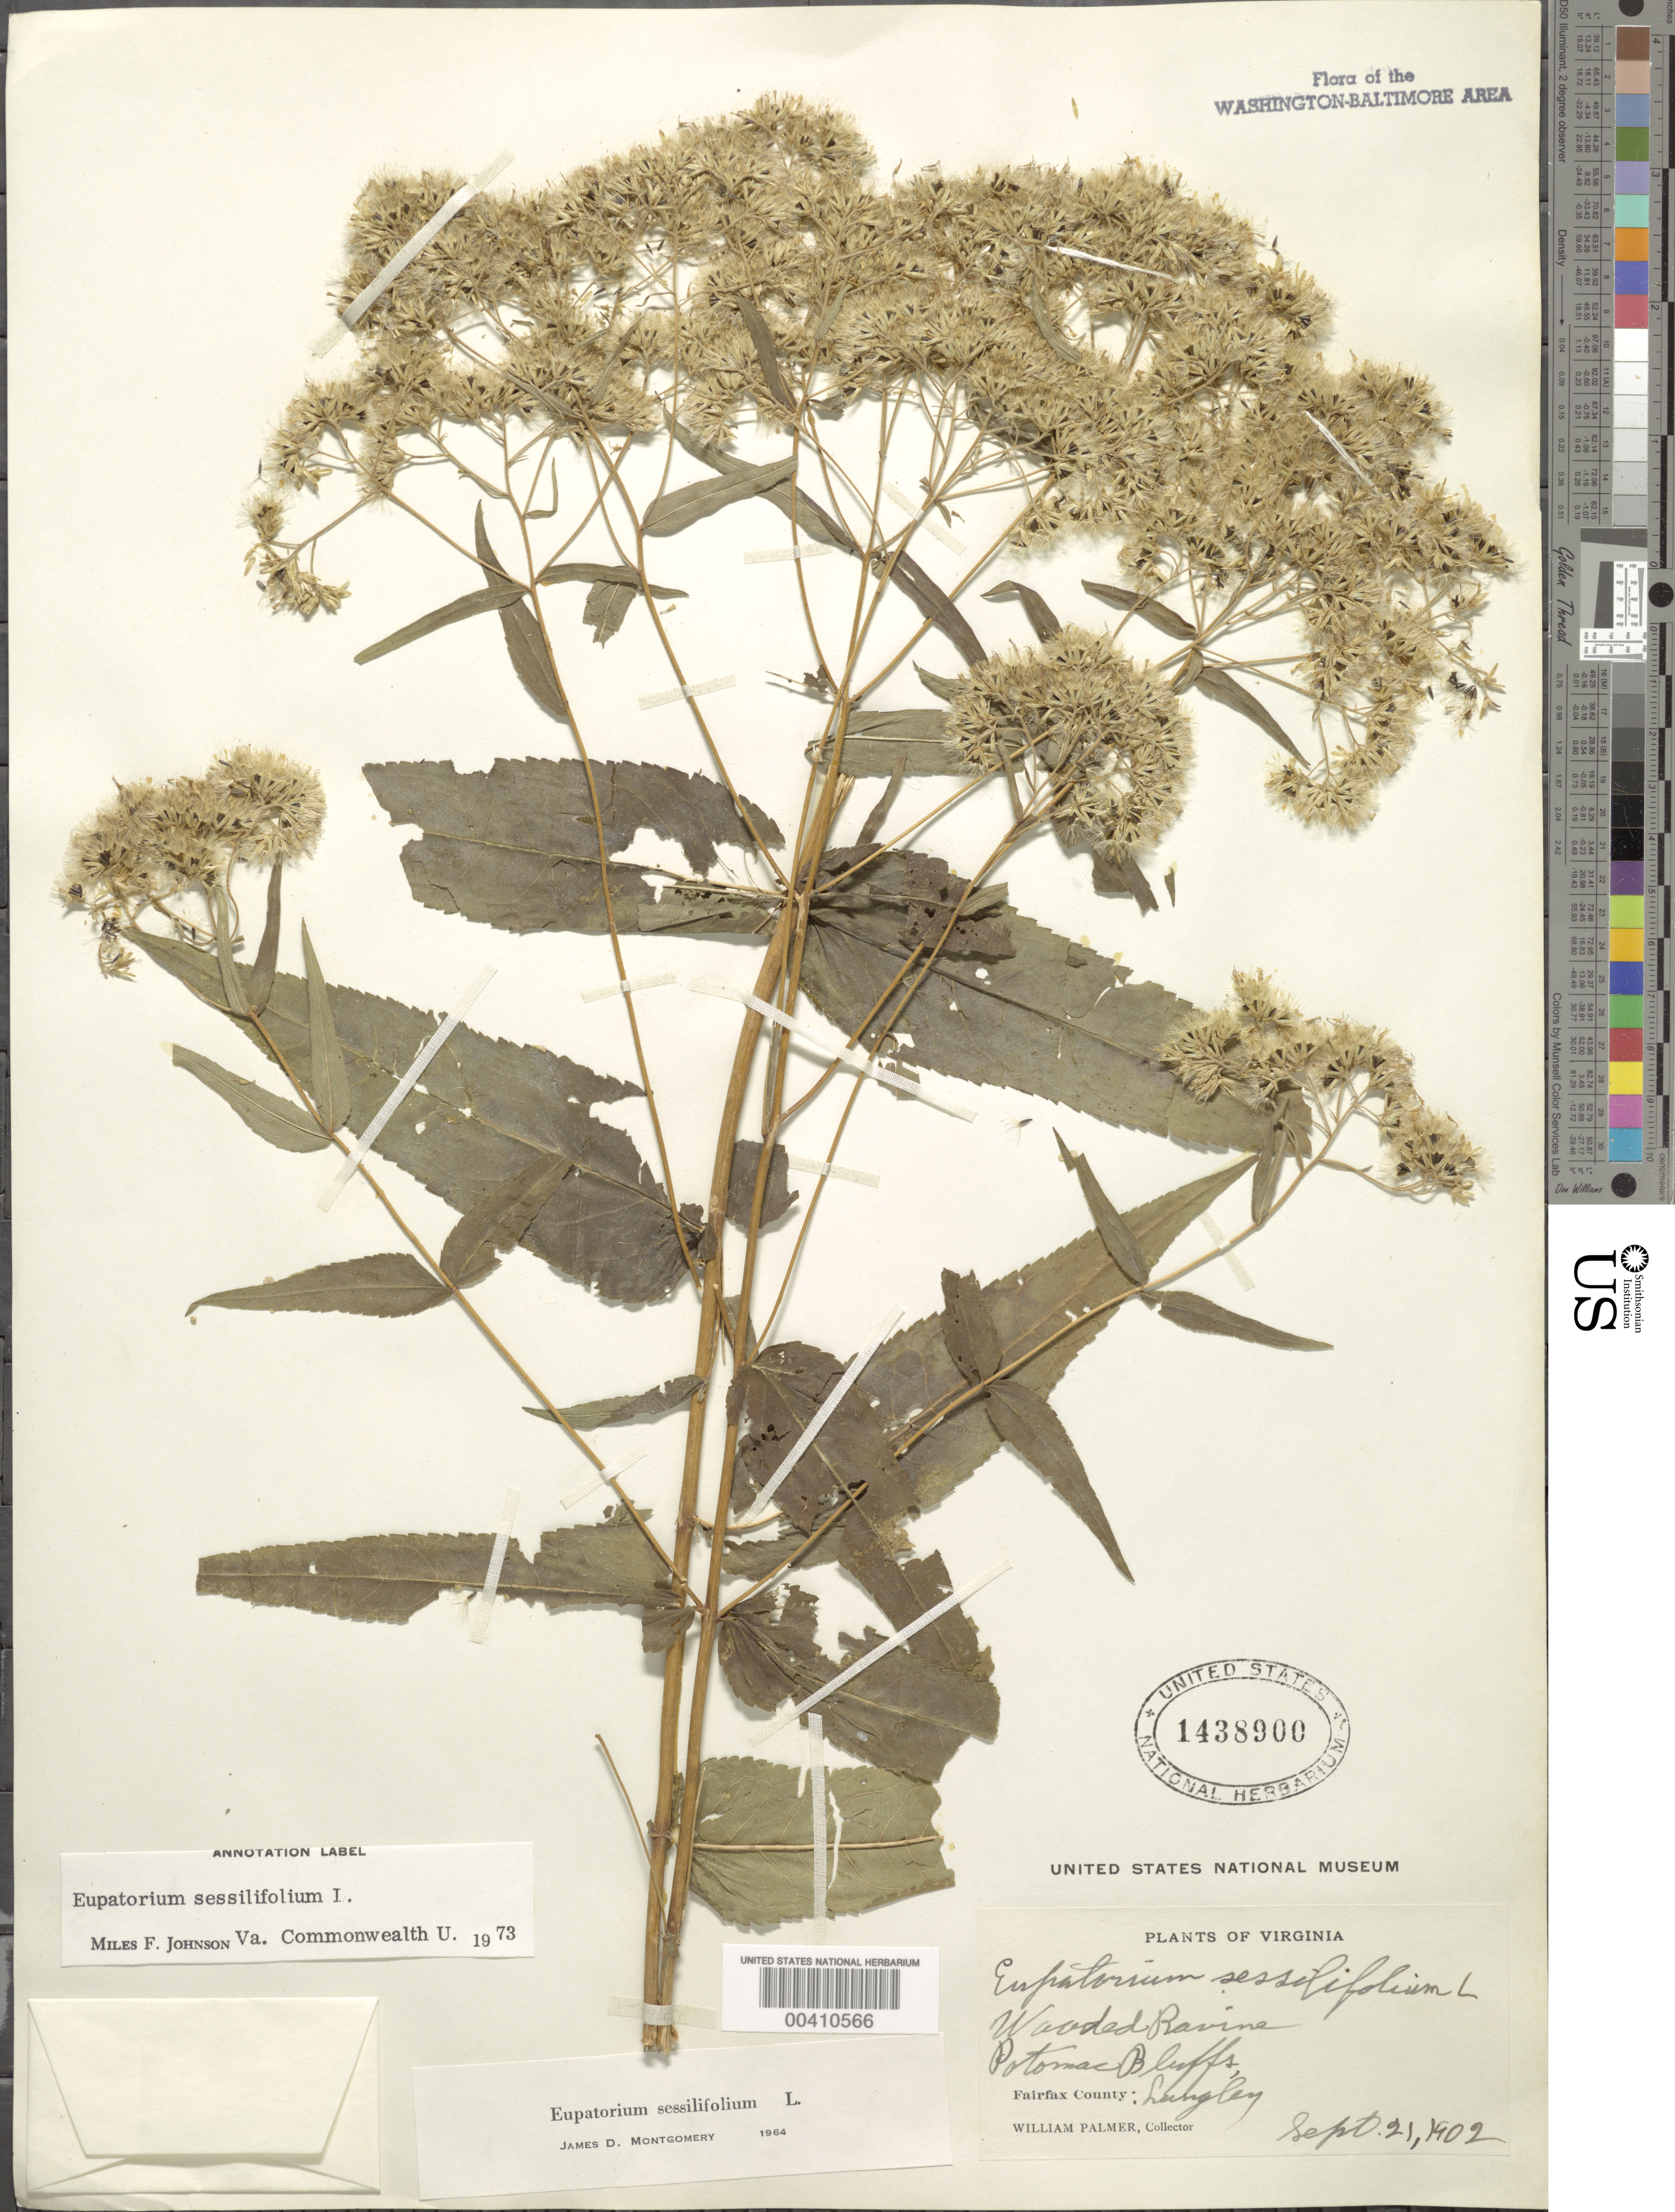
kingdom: Plantae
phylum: Tracheophyta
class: Magnoliopsida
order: Asterales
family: Asteraceae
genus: Eupatorium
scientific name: Eupatorium sessilifolium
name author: L.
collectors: W. Palmer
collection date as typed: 21 Sep 1902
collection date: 1902-09-21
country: United States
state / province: Virginia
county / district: Fairfax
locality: Langley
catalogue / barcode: US 1438900